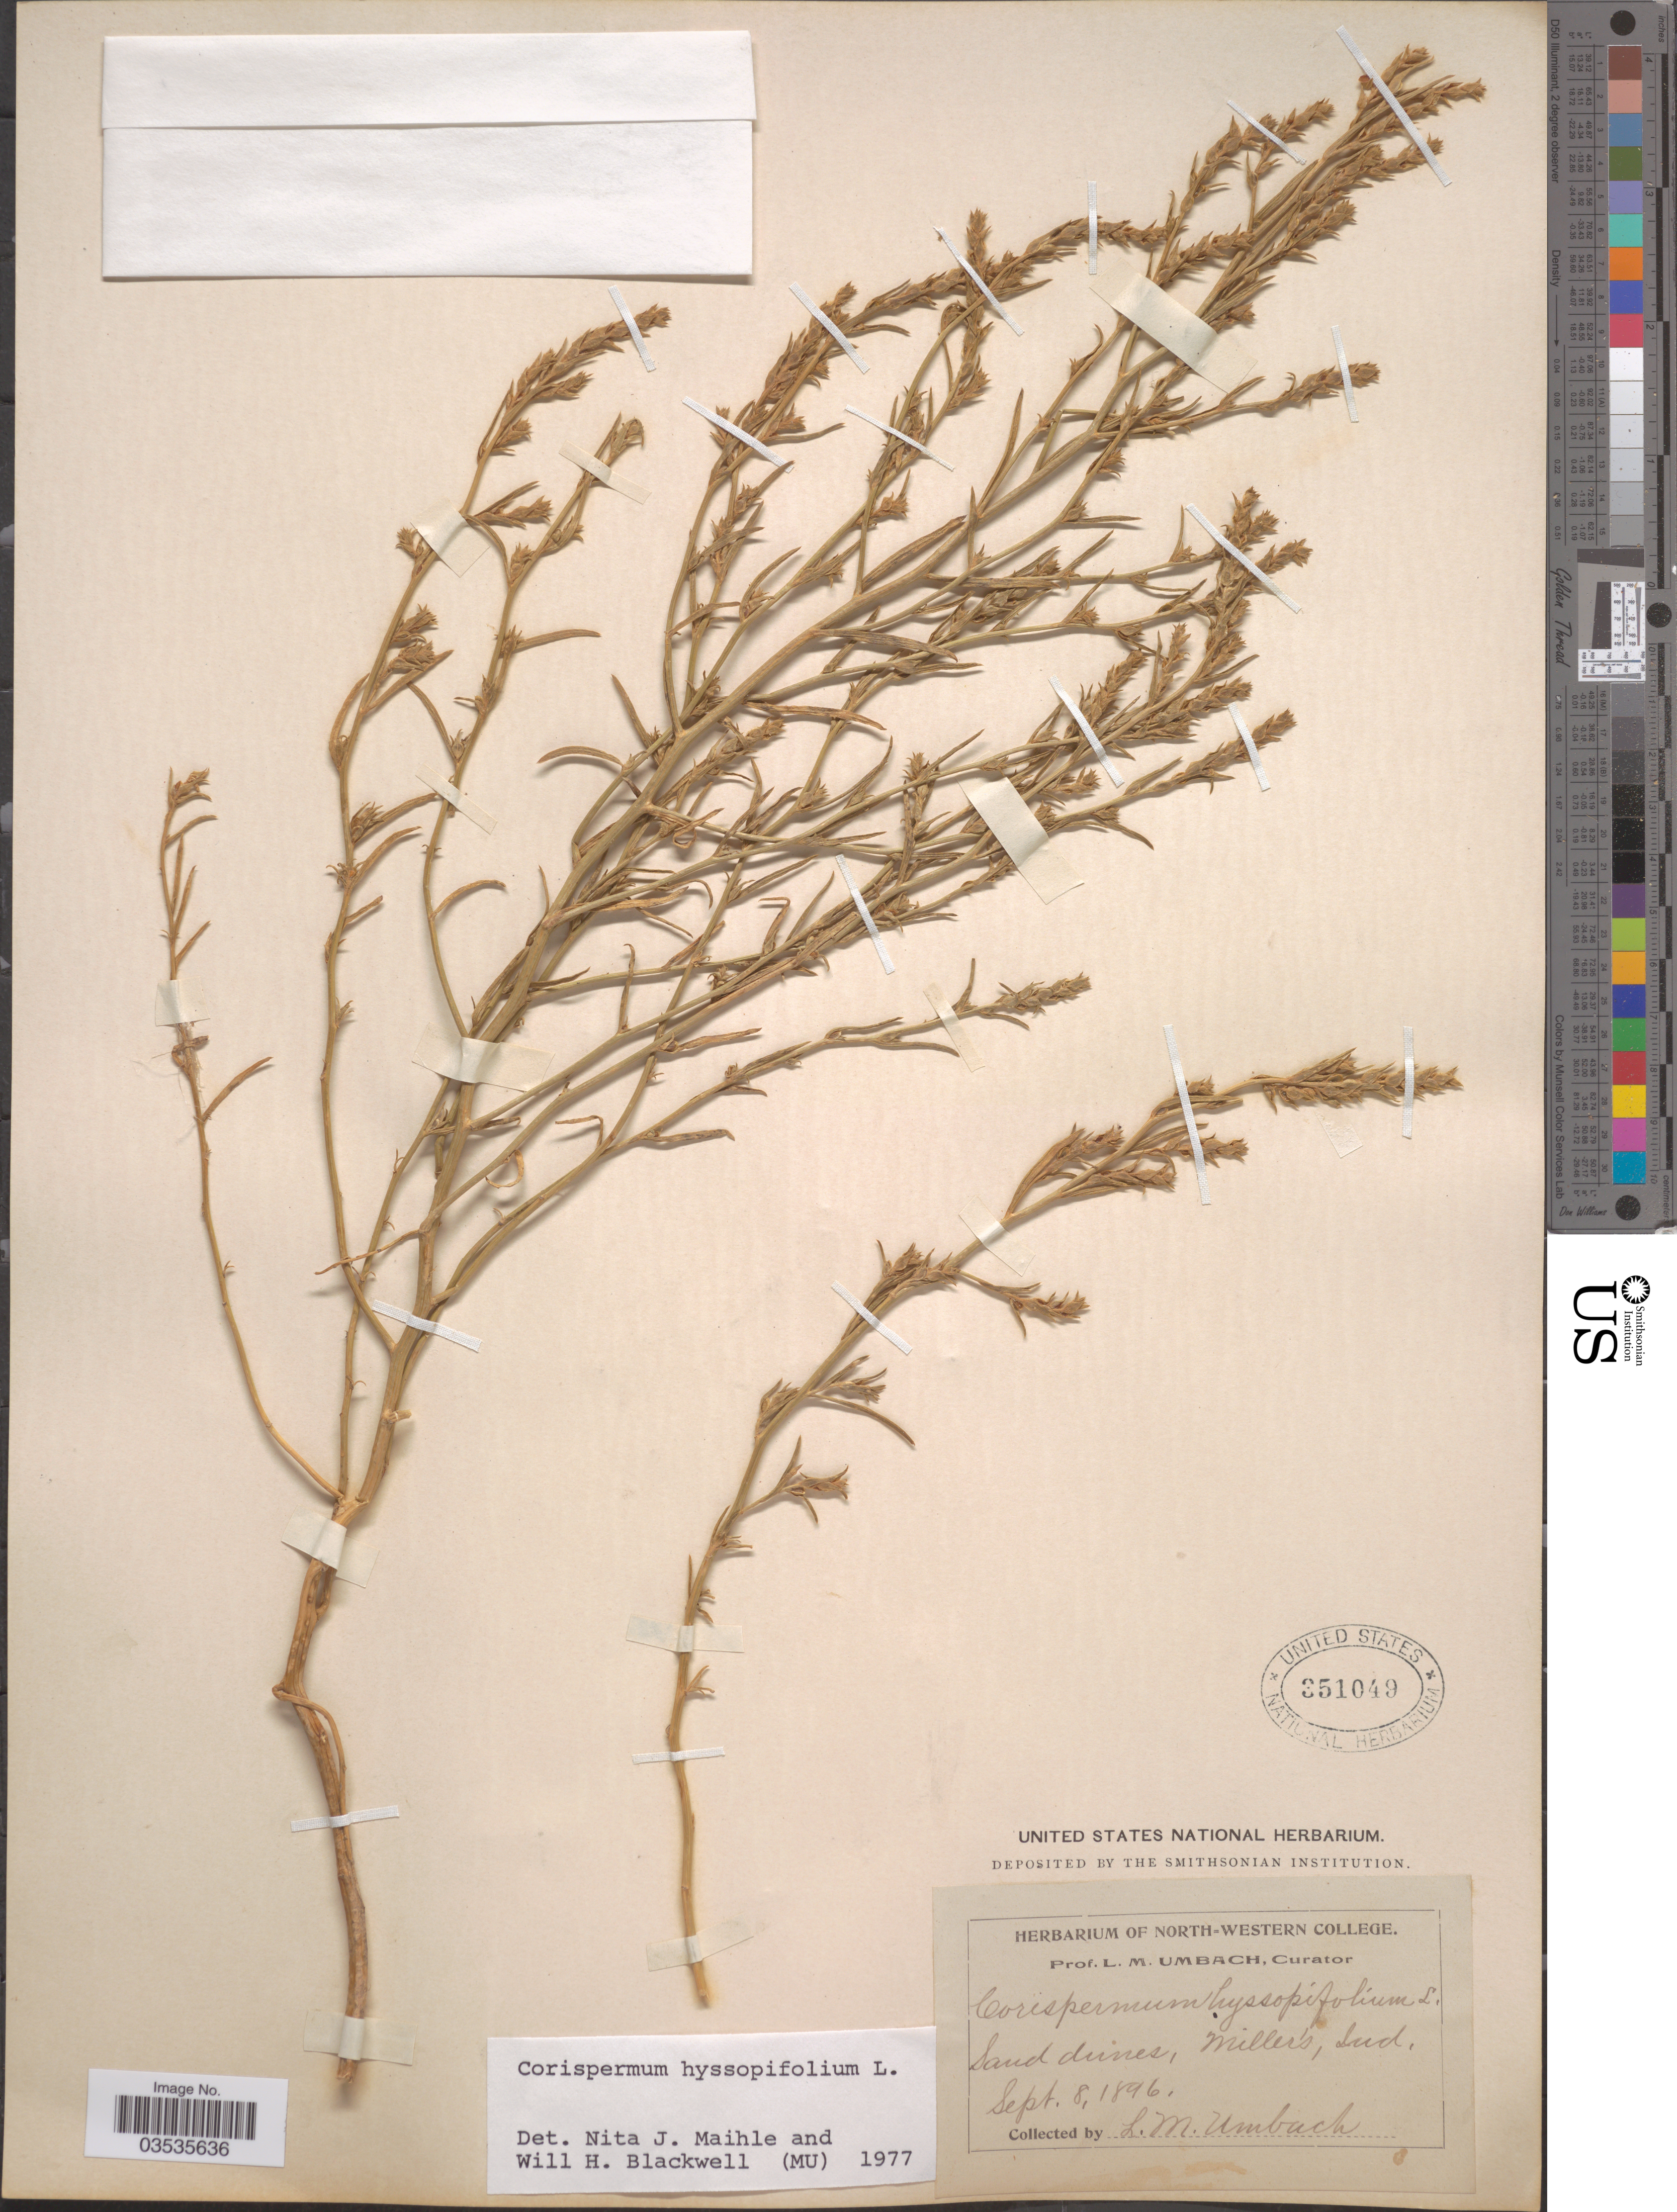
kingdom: Plantae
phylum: Tracheophyta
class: Magnoliopsida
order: Caryophyllales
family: Amaranthaceae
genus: Corispermum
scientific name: Corispermum hyssopifolium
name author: L.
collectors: L. M. Umbach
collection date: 1896-09-08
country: United States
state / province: Indiana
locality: Miller's.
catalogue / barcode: US 351049